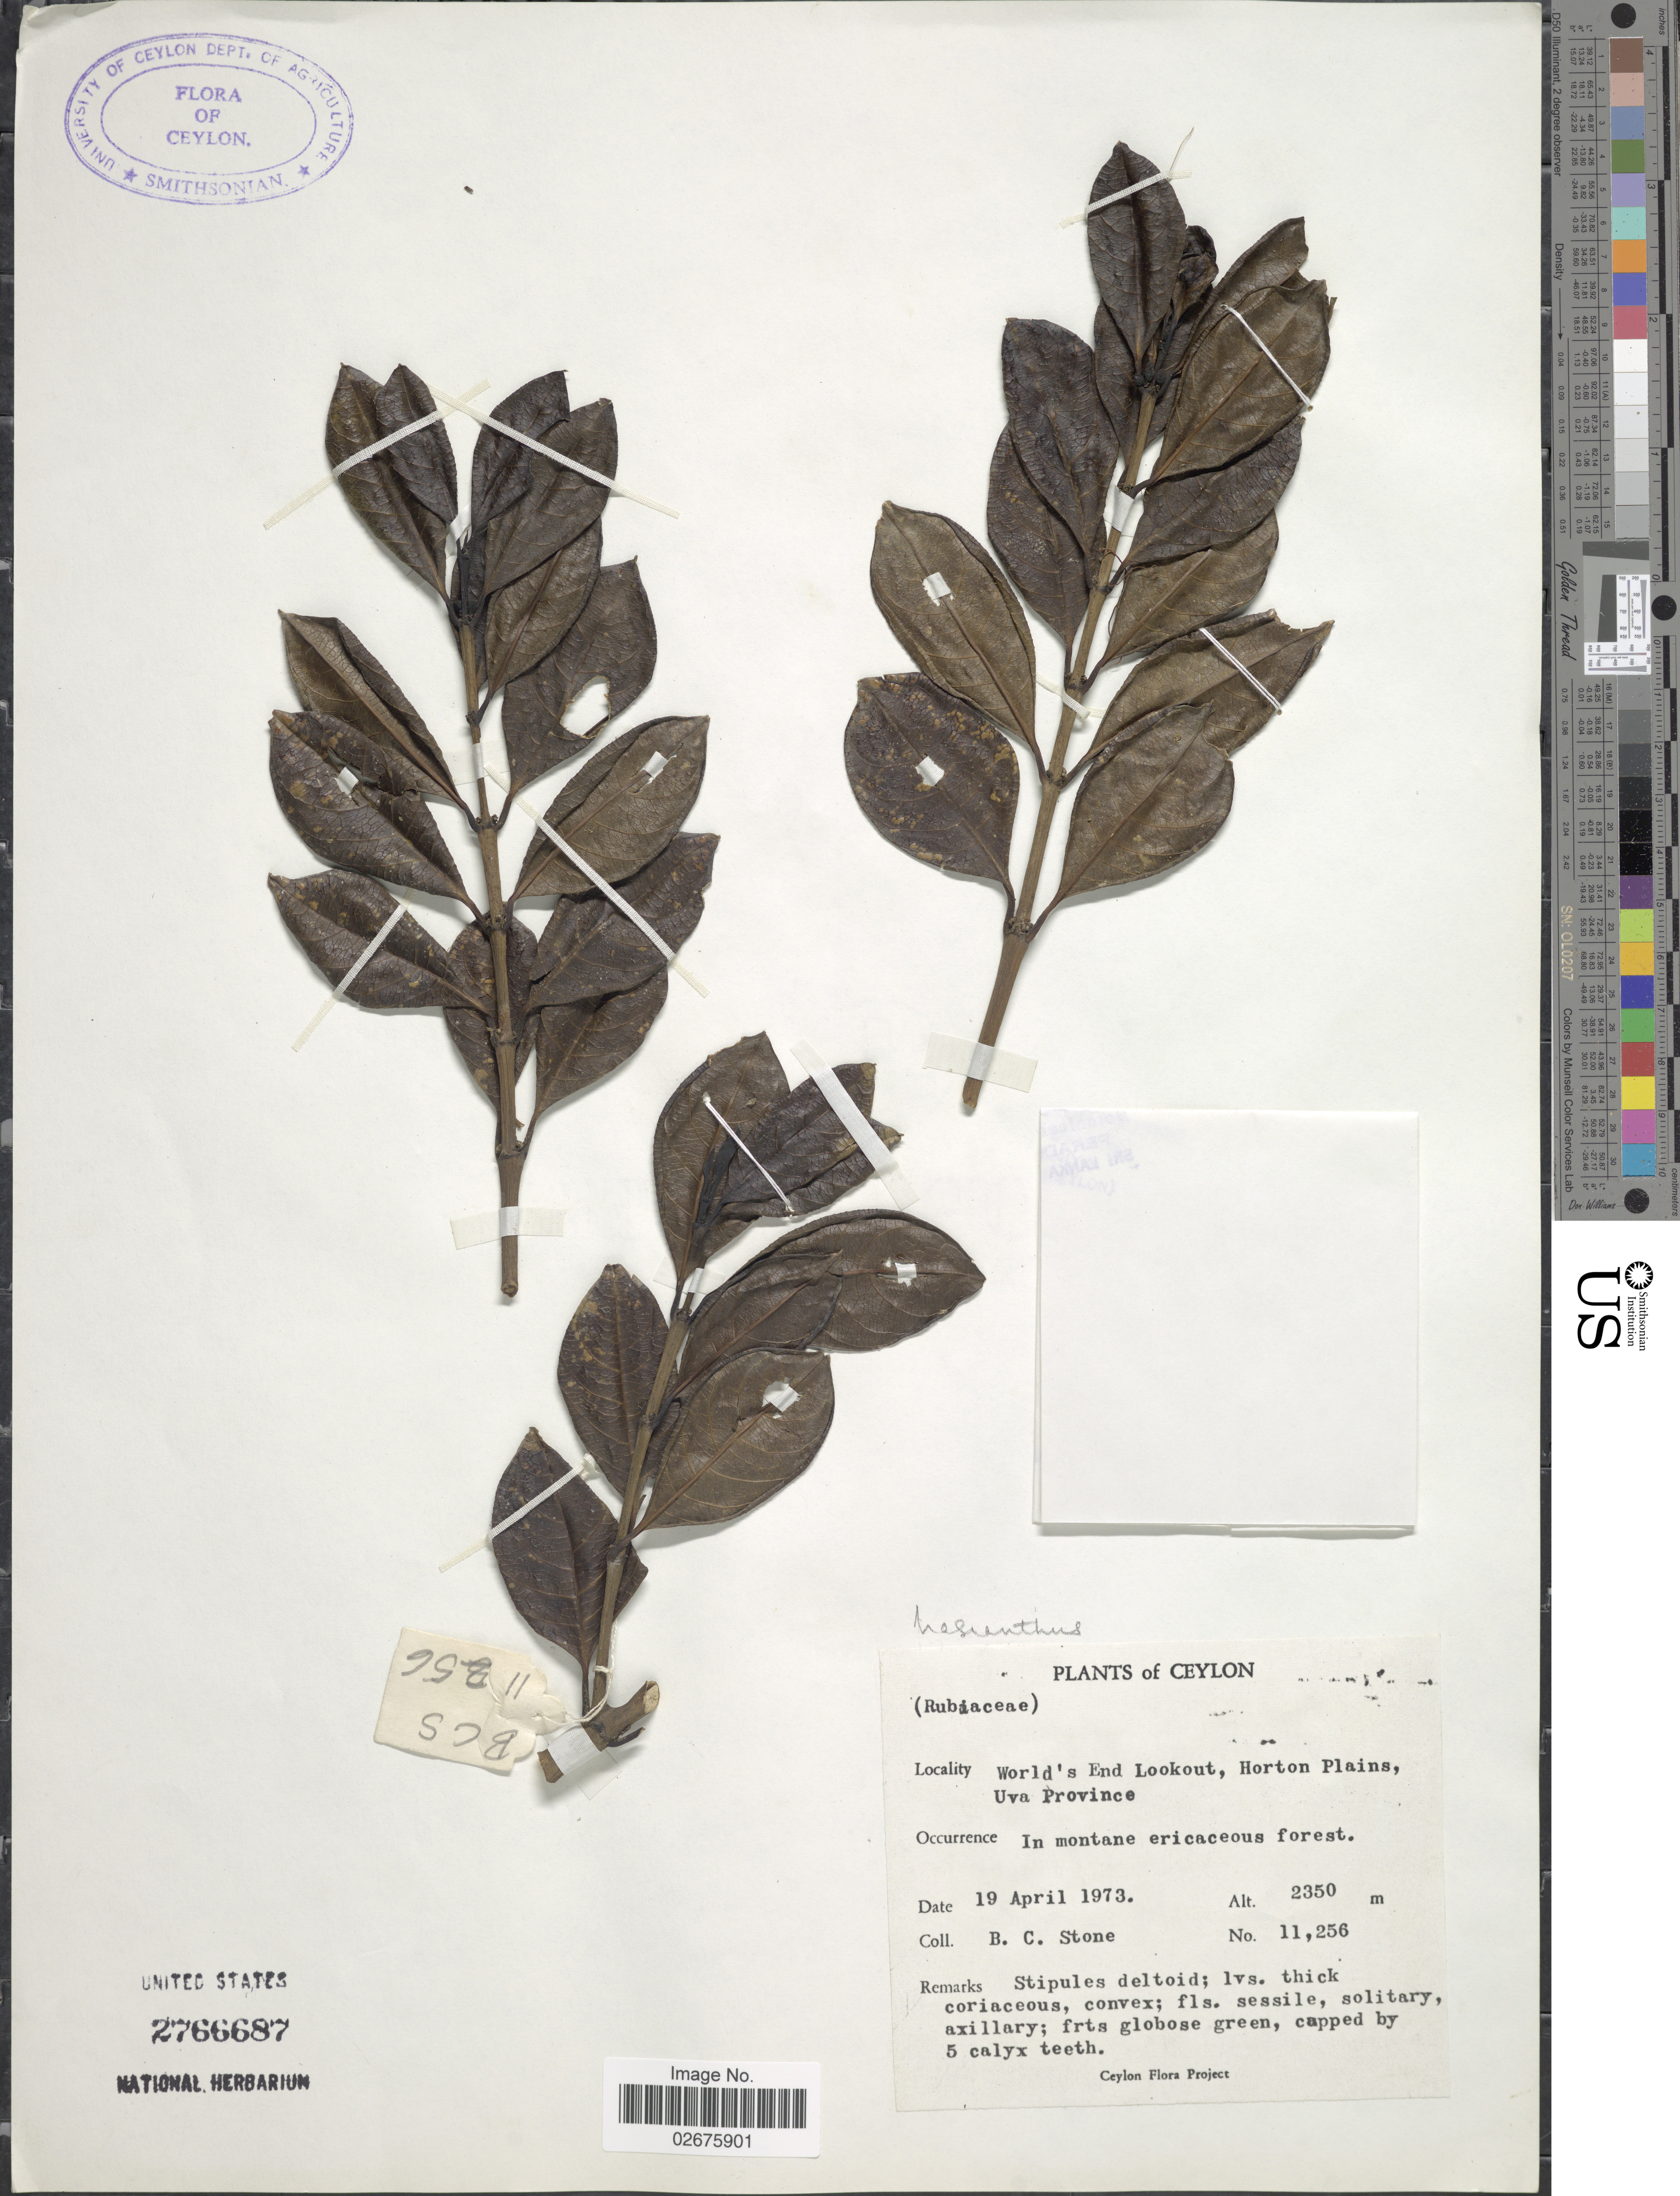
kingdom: Plantae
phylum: Tracheophyta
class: Magnoliopsida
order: Gentianales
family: Rubiaceae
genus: Lasianthus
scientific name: Lasianthus sp.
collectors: B. C. Stone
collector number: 11256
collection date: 1973-04-19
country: Sri Lanka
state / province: Uva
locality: Ceylon, World's End Lookout Horton Plains, in montane ericaceous forest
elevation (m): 2350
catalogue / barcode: US 2766687